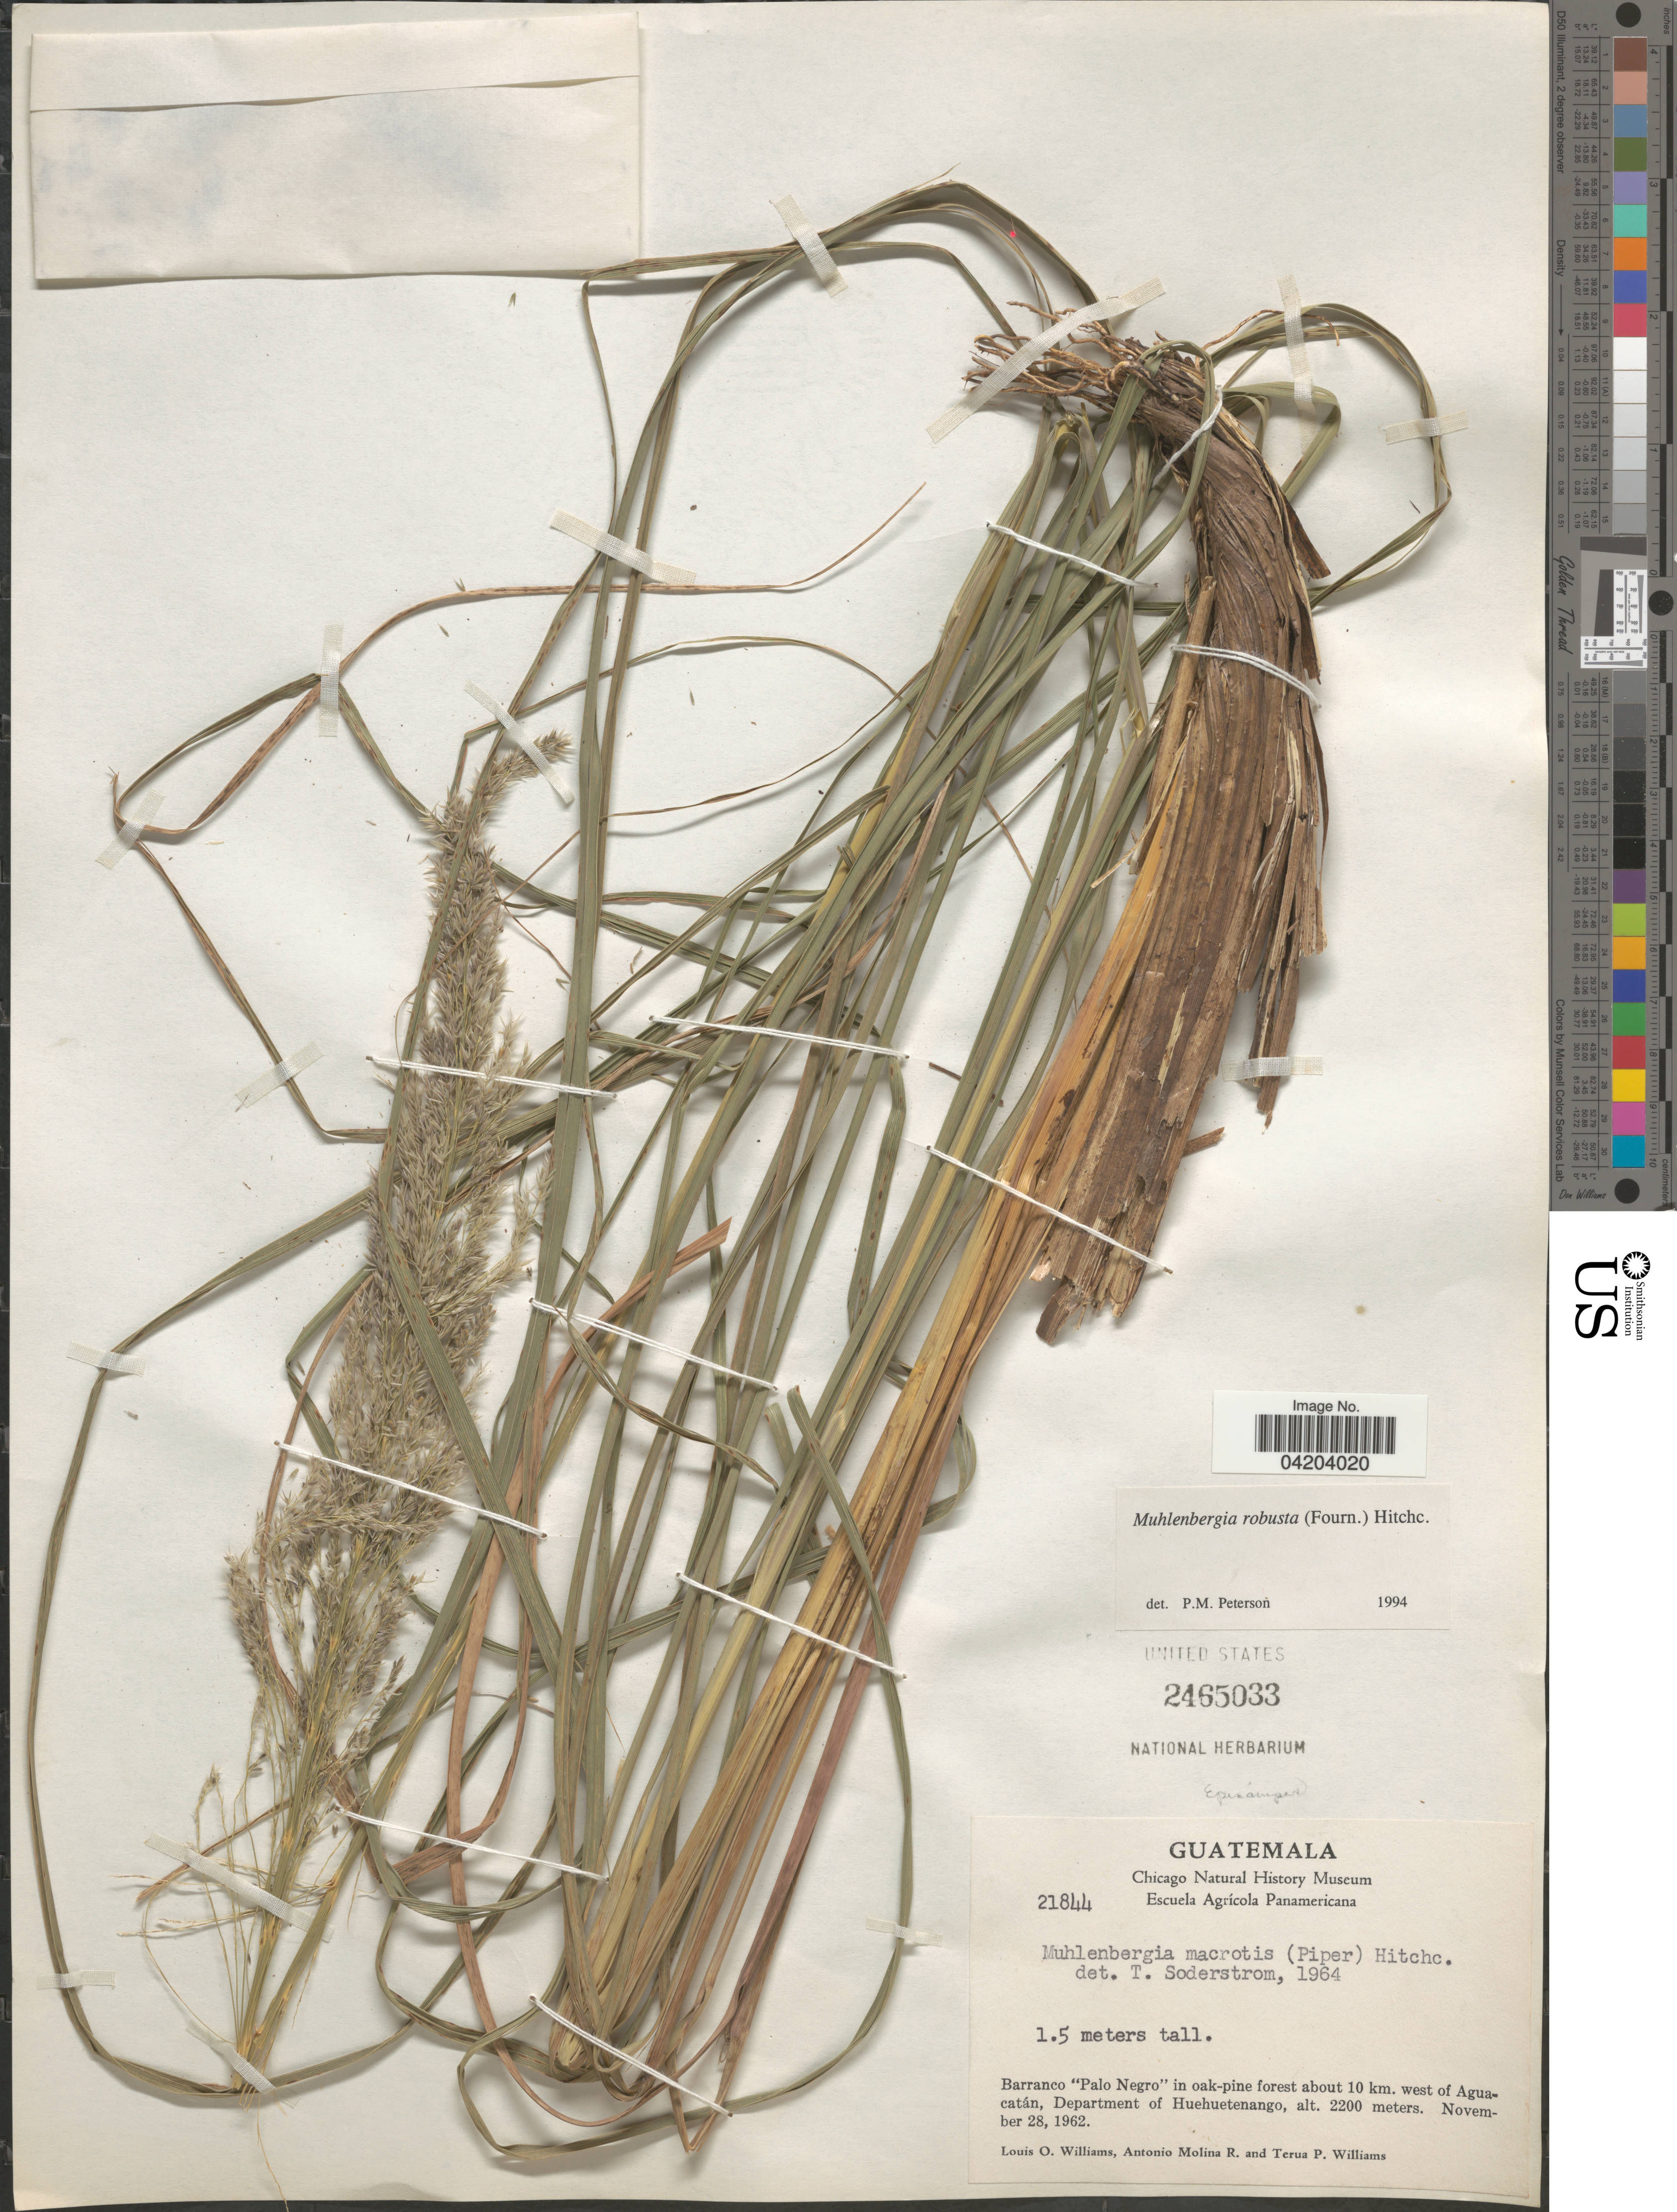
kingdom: Plantae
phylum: Tracheophyta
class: Liliopsida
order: Poales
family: Poaceae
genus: Muhlenbergia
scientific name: Muhlenbergia robusta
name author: (E. Fourn.) Hitchc.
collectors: L. O. Williams, A. Molina R. & T. P. Williams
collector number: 21844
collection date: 1962-11-28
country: Guatemala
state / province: Huehuetenango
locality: Barranco "Palo Negro" in oak-pine forest about 10 km. west of Aguacatán, Depatment of Huehuetenango.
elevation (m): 2200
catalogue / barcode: US 2465033